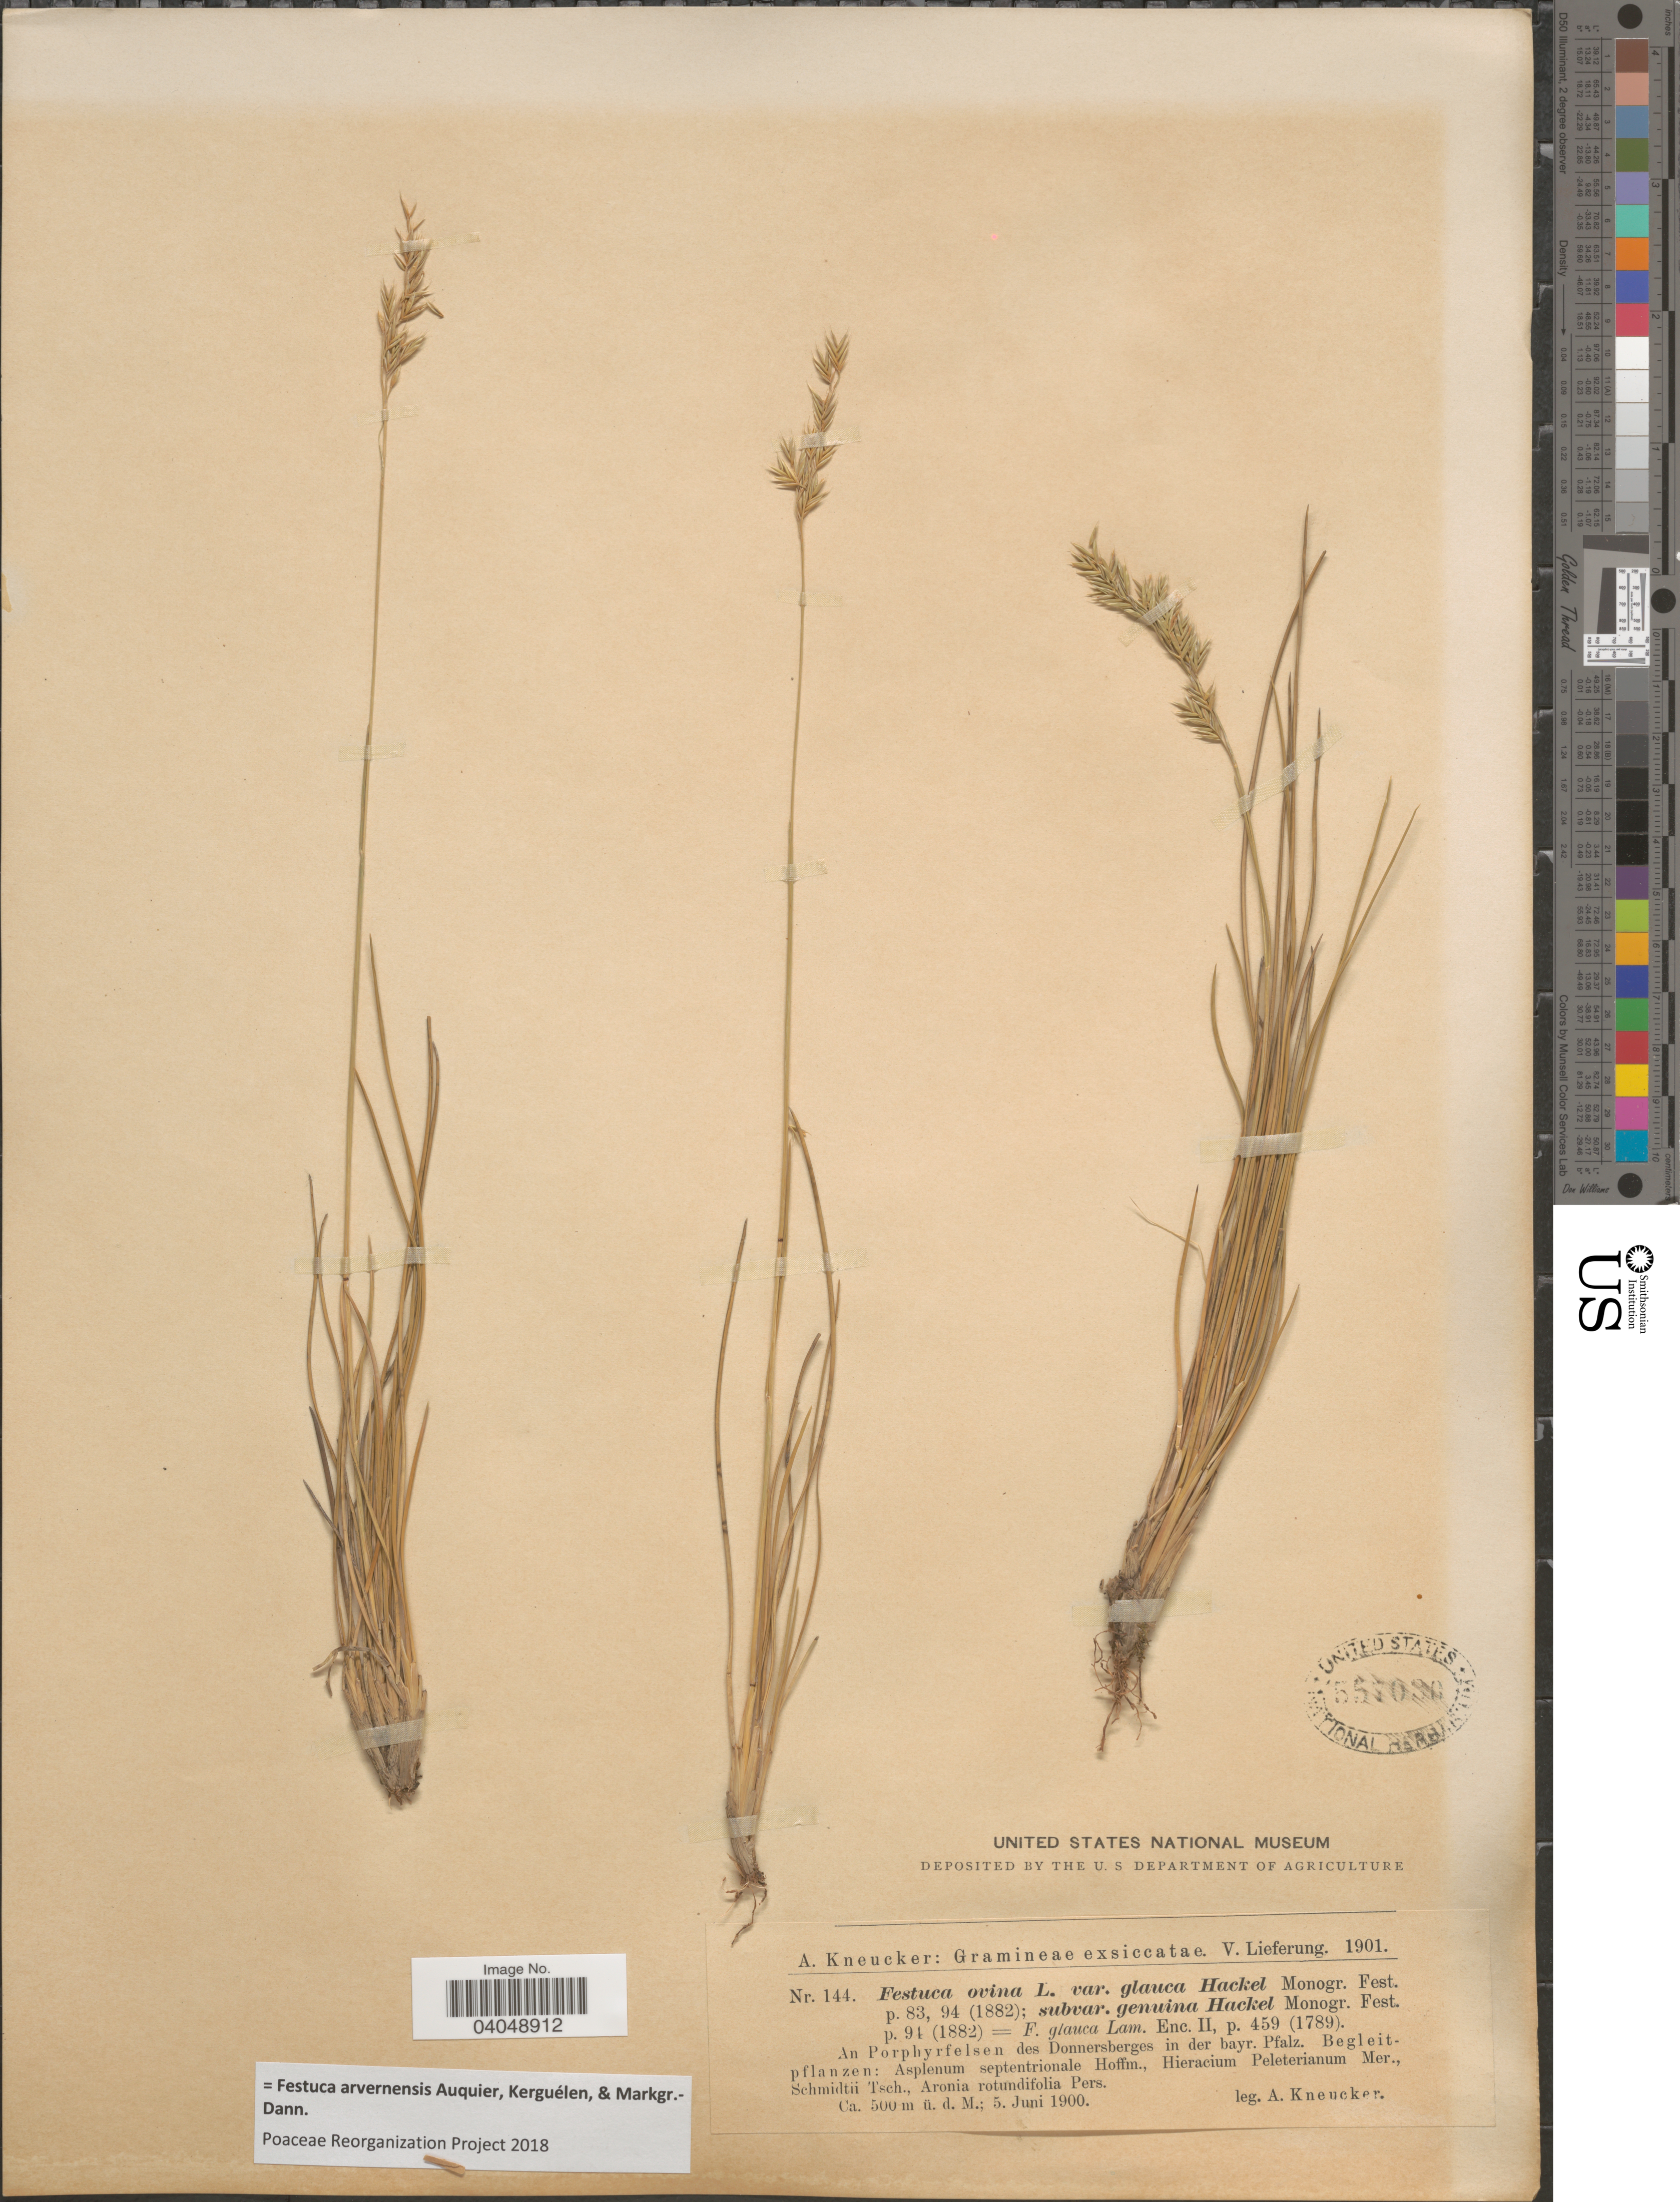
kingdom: Plantae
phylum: Tracheophyta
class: Liliopsida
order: Poales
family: Poaceae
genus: Festuca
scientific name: Festuca arvernensis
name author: Auquier et al.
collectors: A. Kneucker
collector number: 144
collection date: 1900-06-05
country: Germany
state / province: Rhineland-Palatinate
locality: An Porphyrfelsen des Donnersberges in der bayr. Pfalz.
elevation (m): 500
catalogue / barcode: US 557030